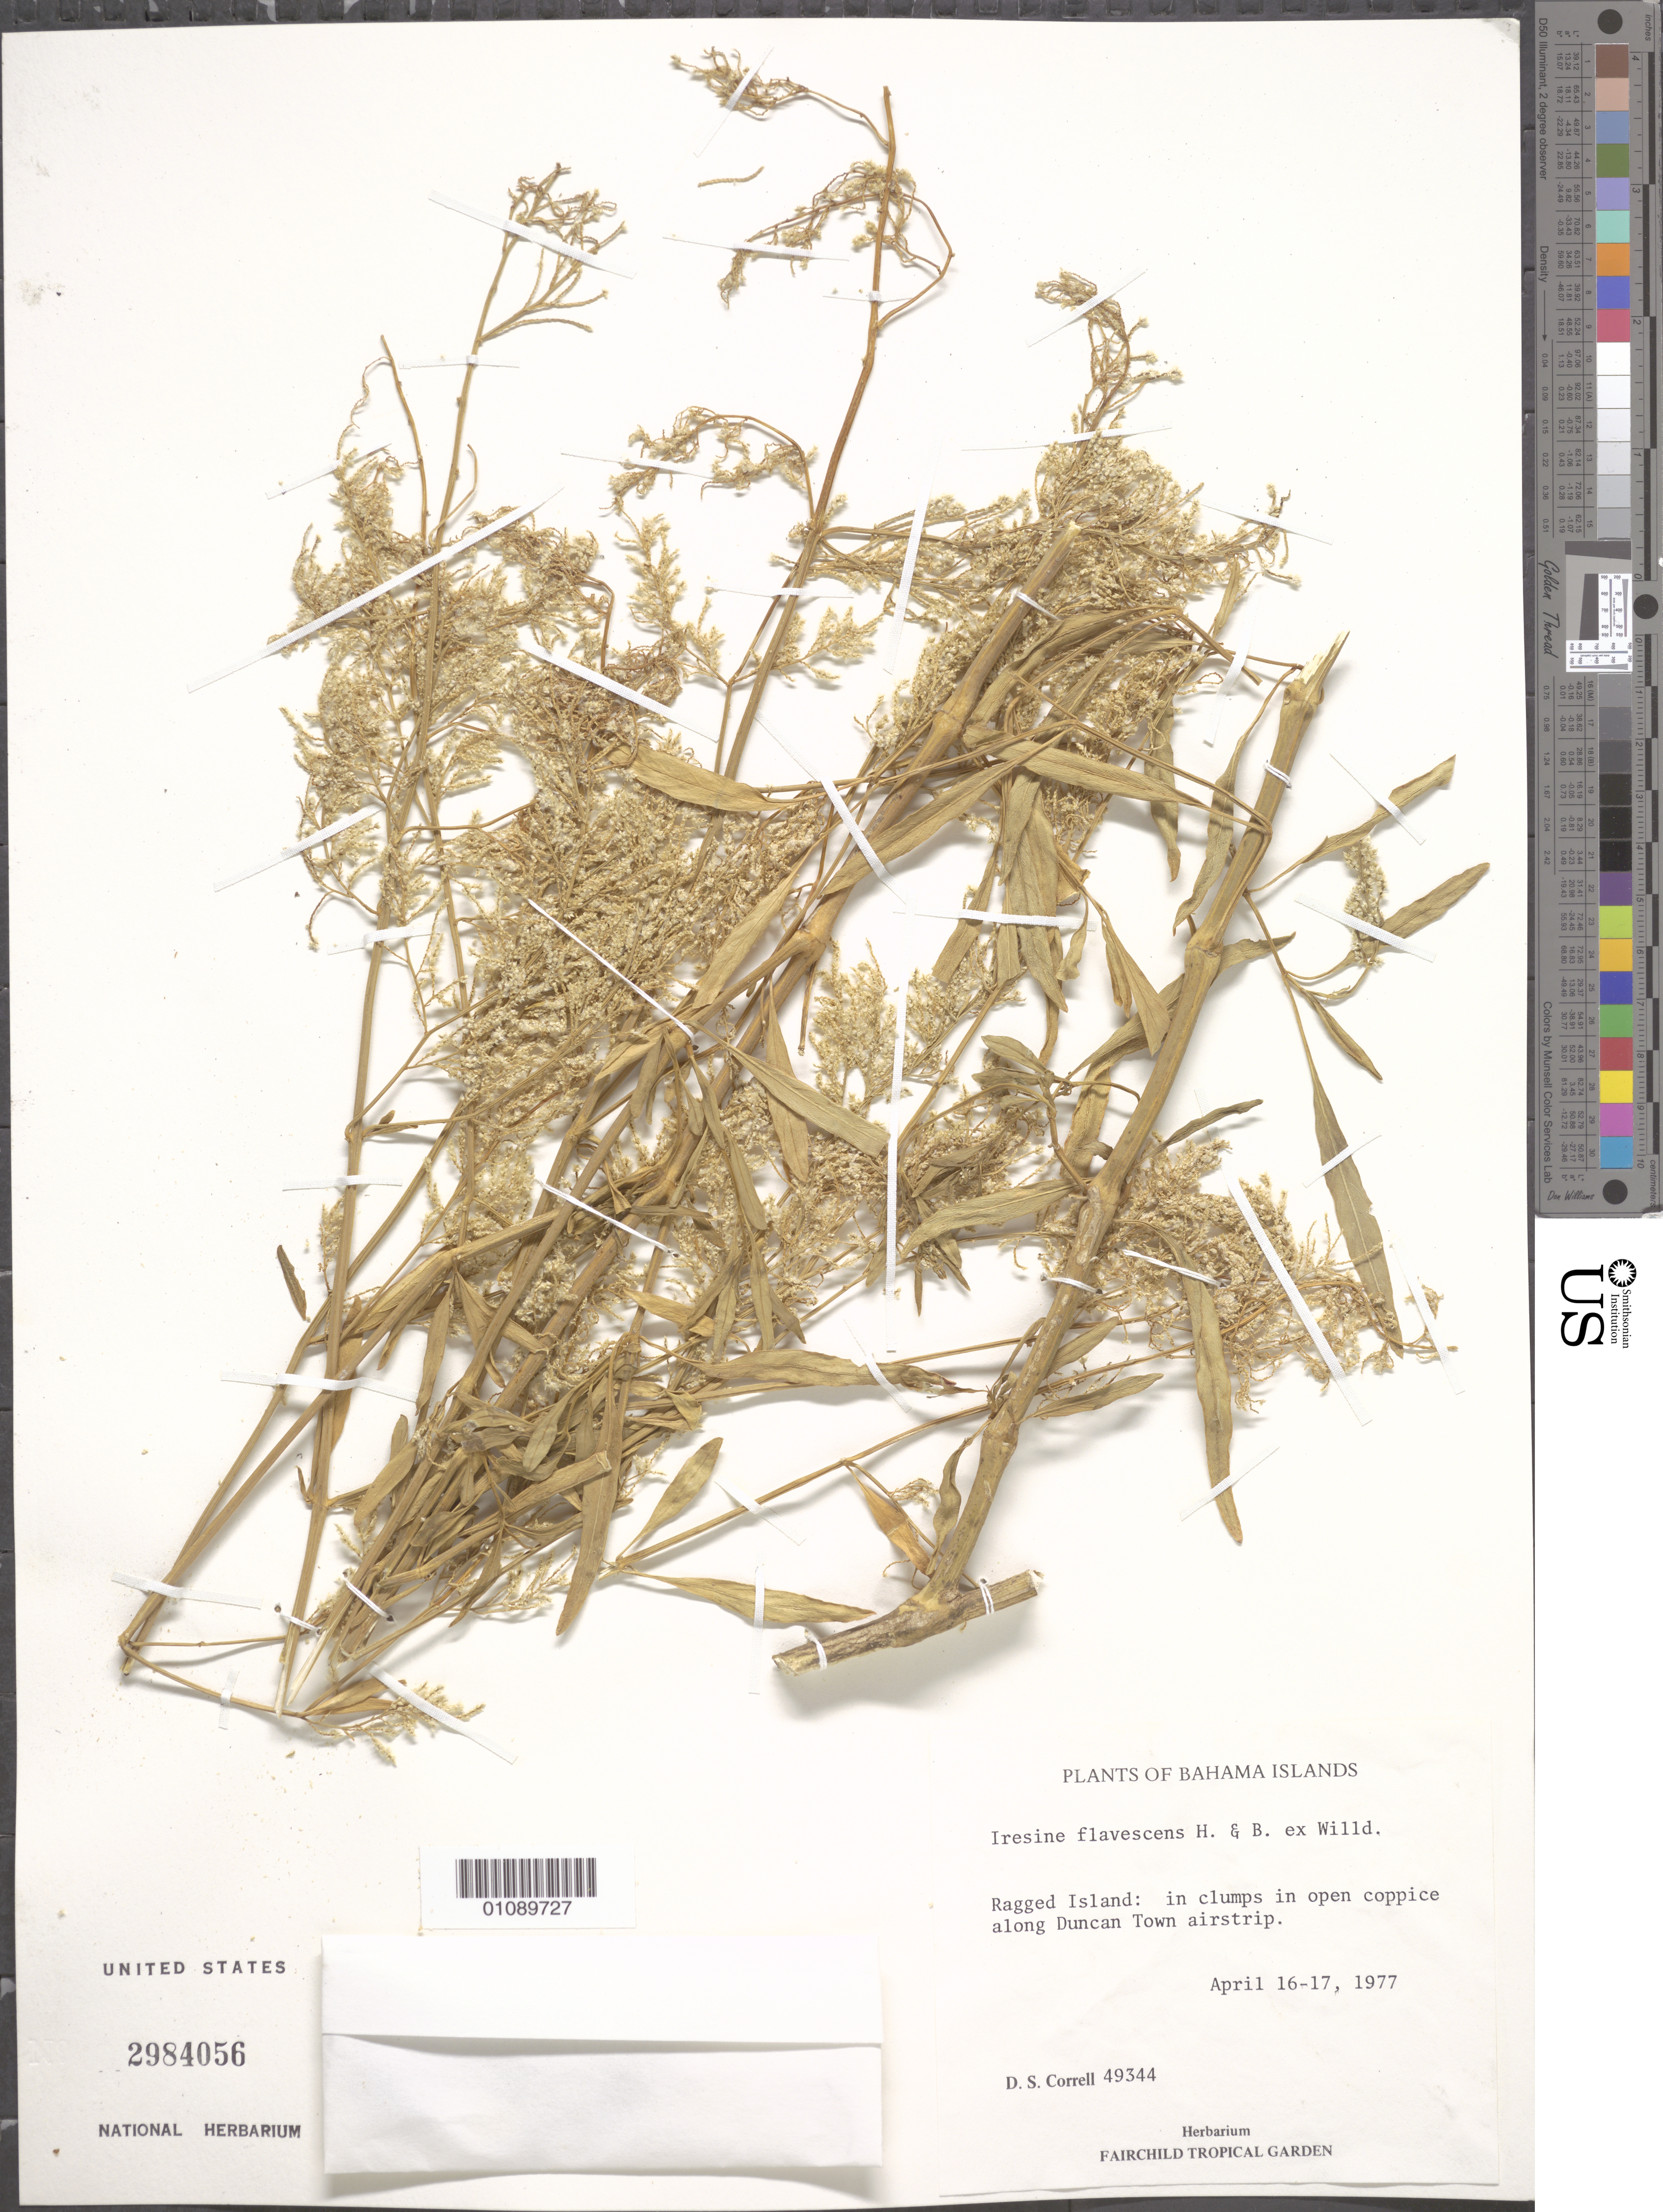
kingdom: Plantae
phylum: Tracheophyta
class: Magnoliopsida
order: Caryophyllales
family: Amaranthaceae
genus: Iresine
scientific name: Iresine flavescens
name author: Humb. & Bonpl. ex Willd.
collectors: D. S. Correll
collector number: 49344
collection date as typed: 16 Apr 1977 to 17 Apr 1977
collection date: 1977-04-16/1977-04-17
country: Bahamas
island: Ragged I.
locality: Ragged Island: along Duncan Town airstrip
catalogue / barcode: US 2984056